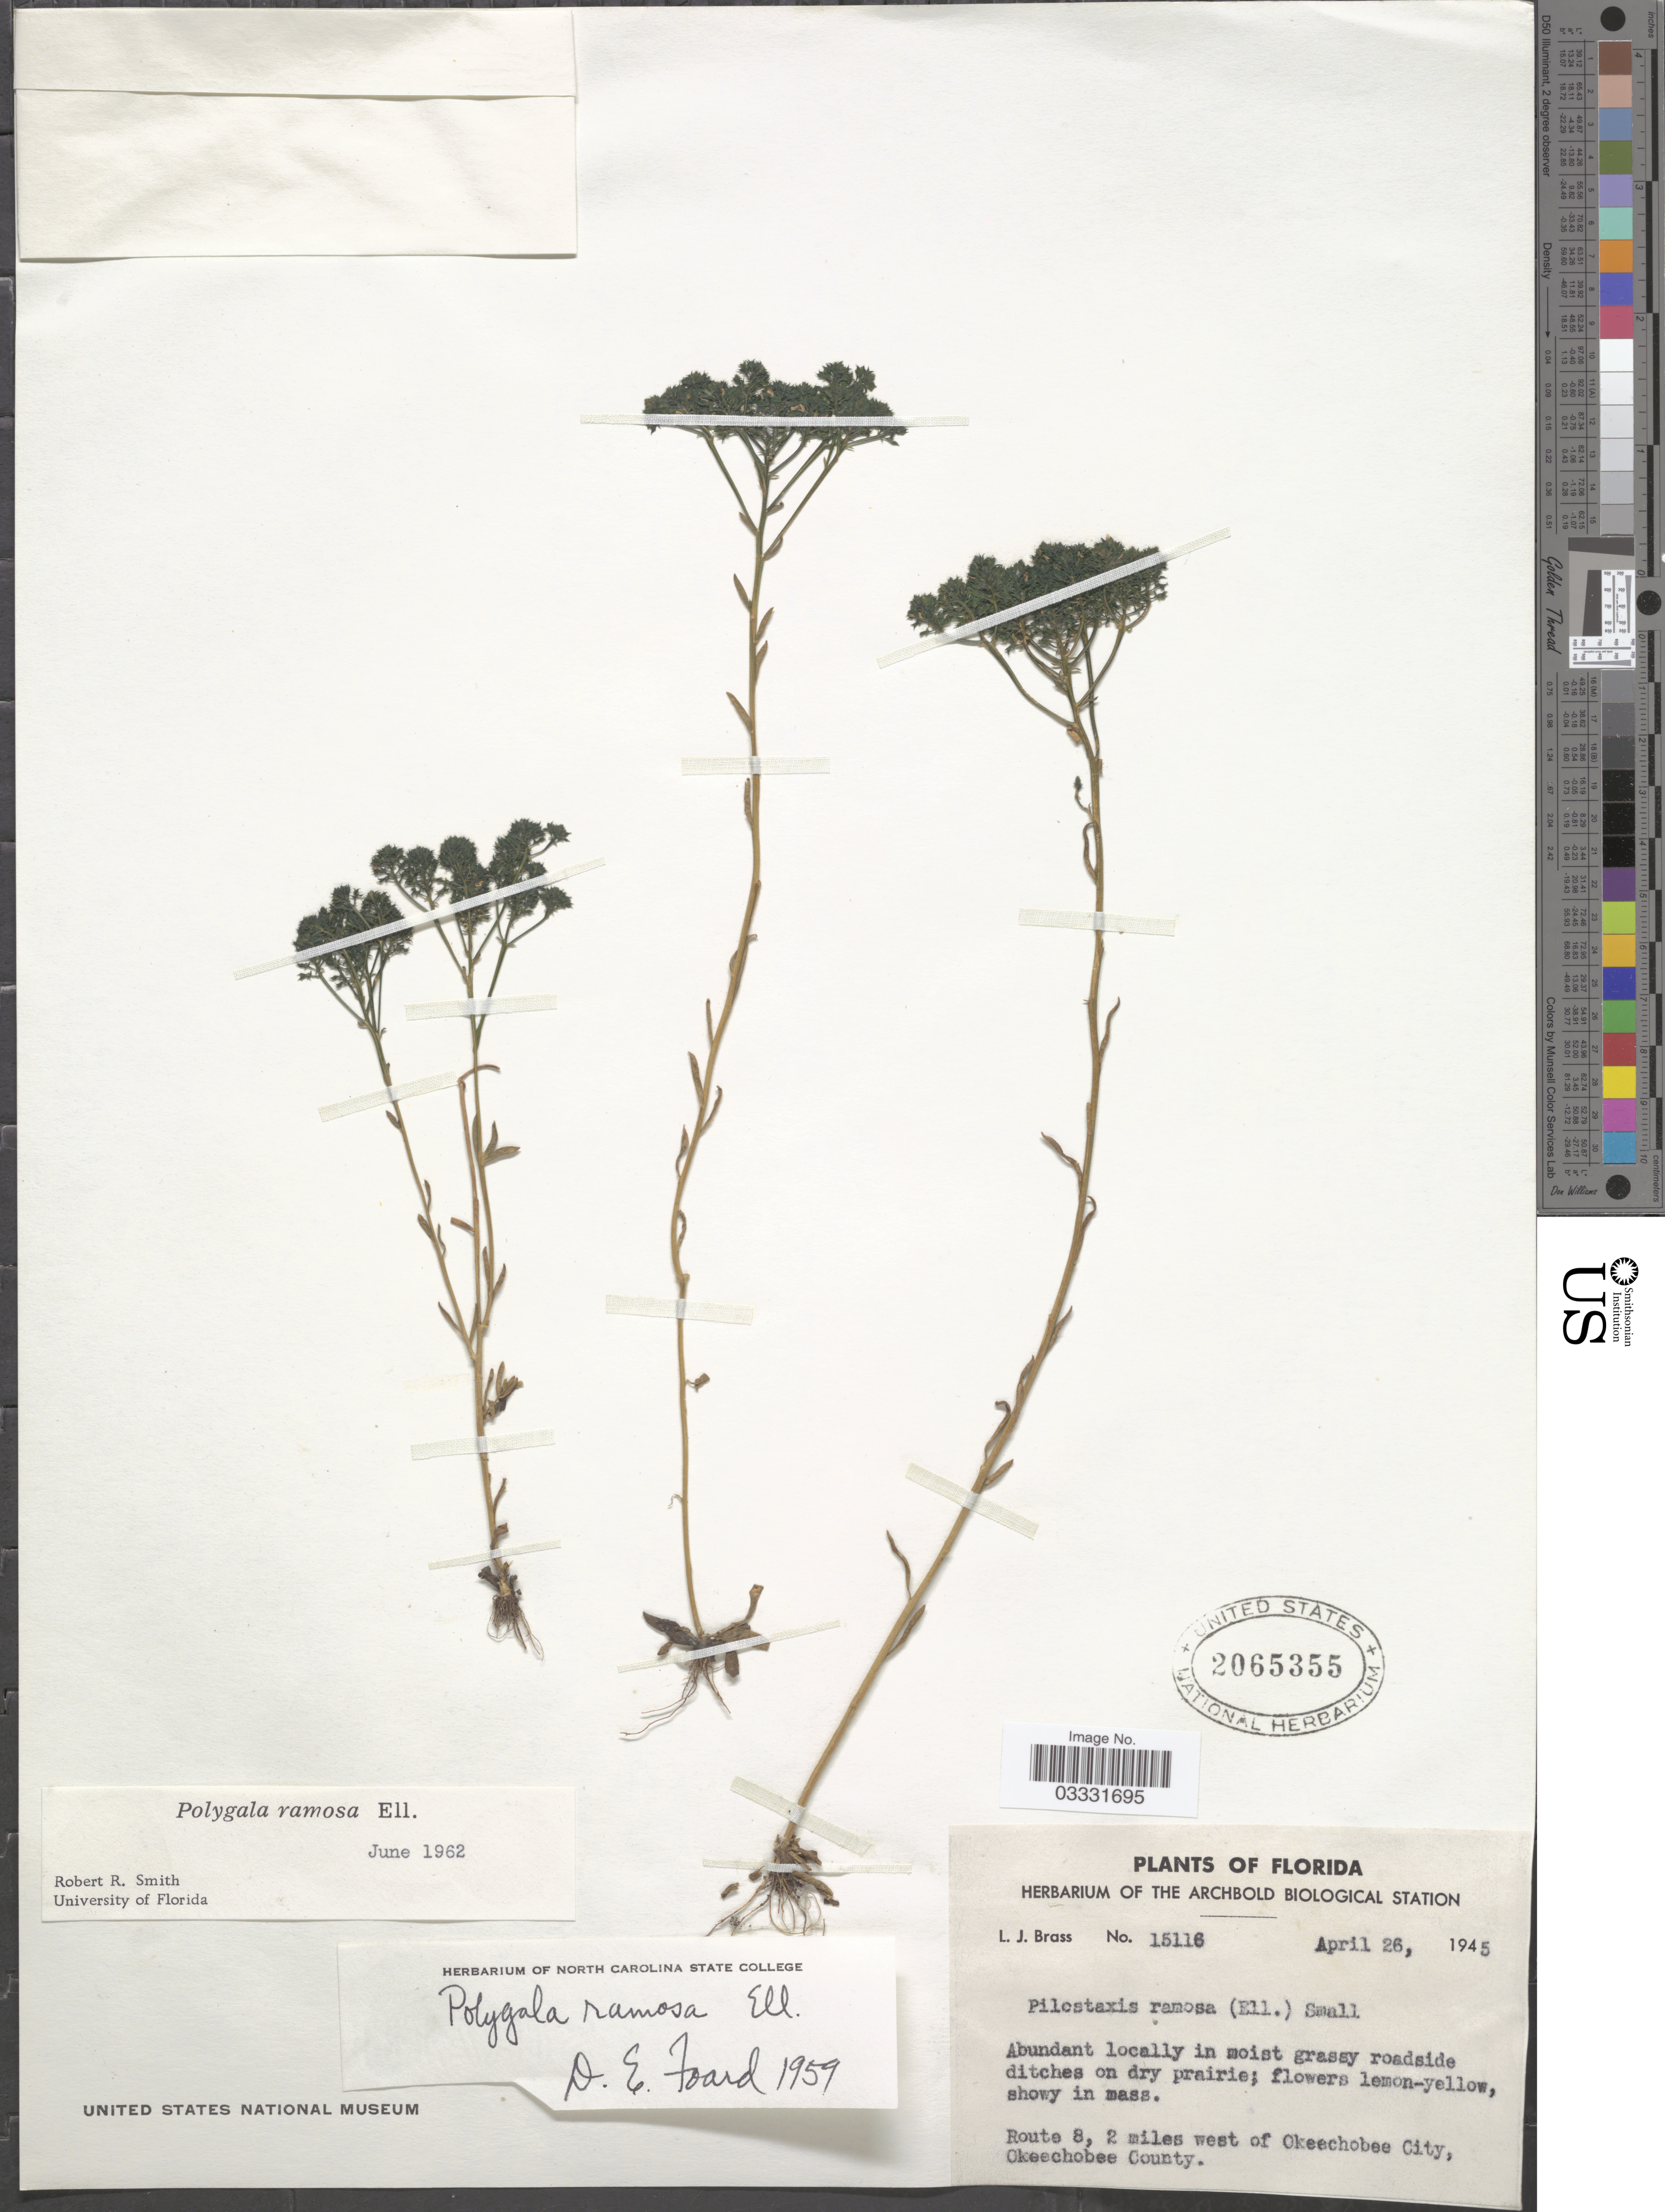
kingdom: Plantae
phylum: Tracheophyta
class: Magnoliopsida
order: Fabales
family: Polygalaceae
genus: Polygala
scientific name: Polygala ramosa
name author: Elliott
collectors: L. J. Brass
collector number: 15116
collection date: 1945-04-26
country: United States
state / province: Florida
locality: Route 8, 2 miles west of Okeechobee City, Okeechobee County.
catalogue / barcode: US 2065355